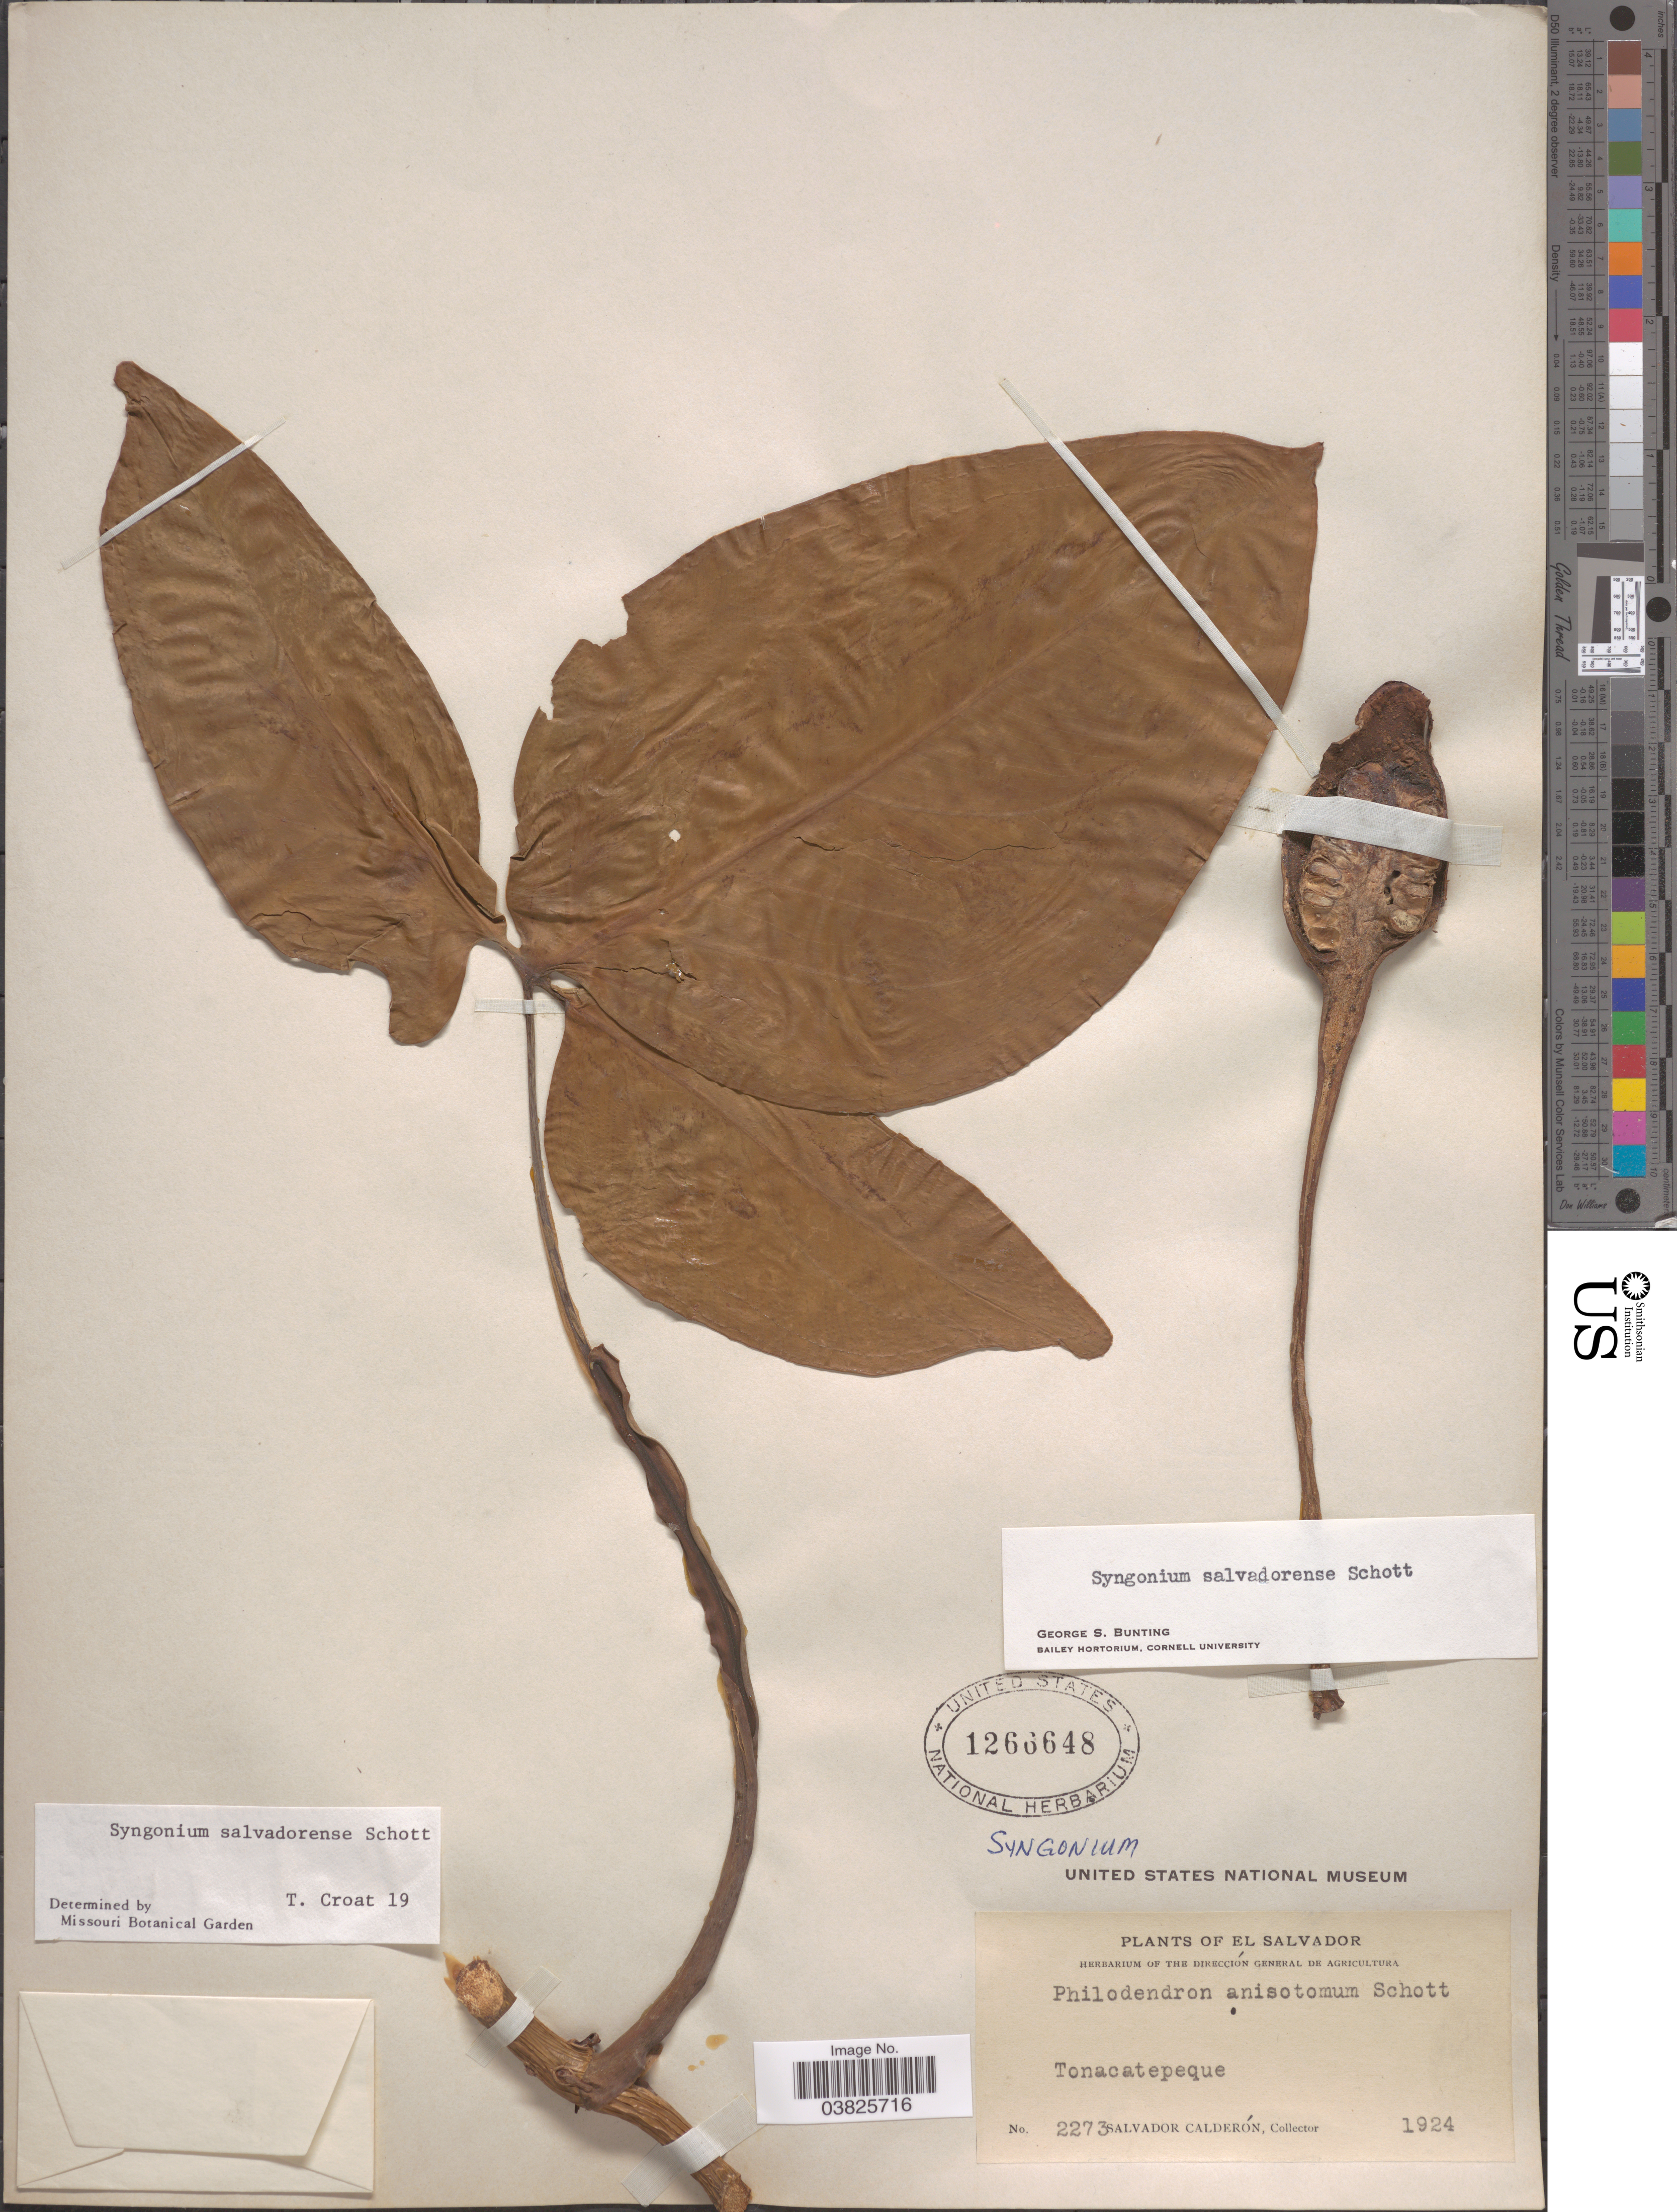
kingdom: Plantae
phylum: Tracheophyta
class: Liliopsida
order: Alismatales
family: Araceae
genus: Syngonium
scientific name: Syngonium salvadorense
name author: Schott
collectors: S. Calderón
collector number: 2273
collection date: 1924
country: El Salvador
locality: Tonacatepeque.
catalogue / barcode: US 1266648